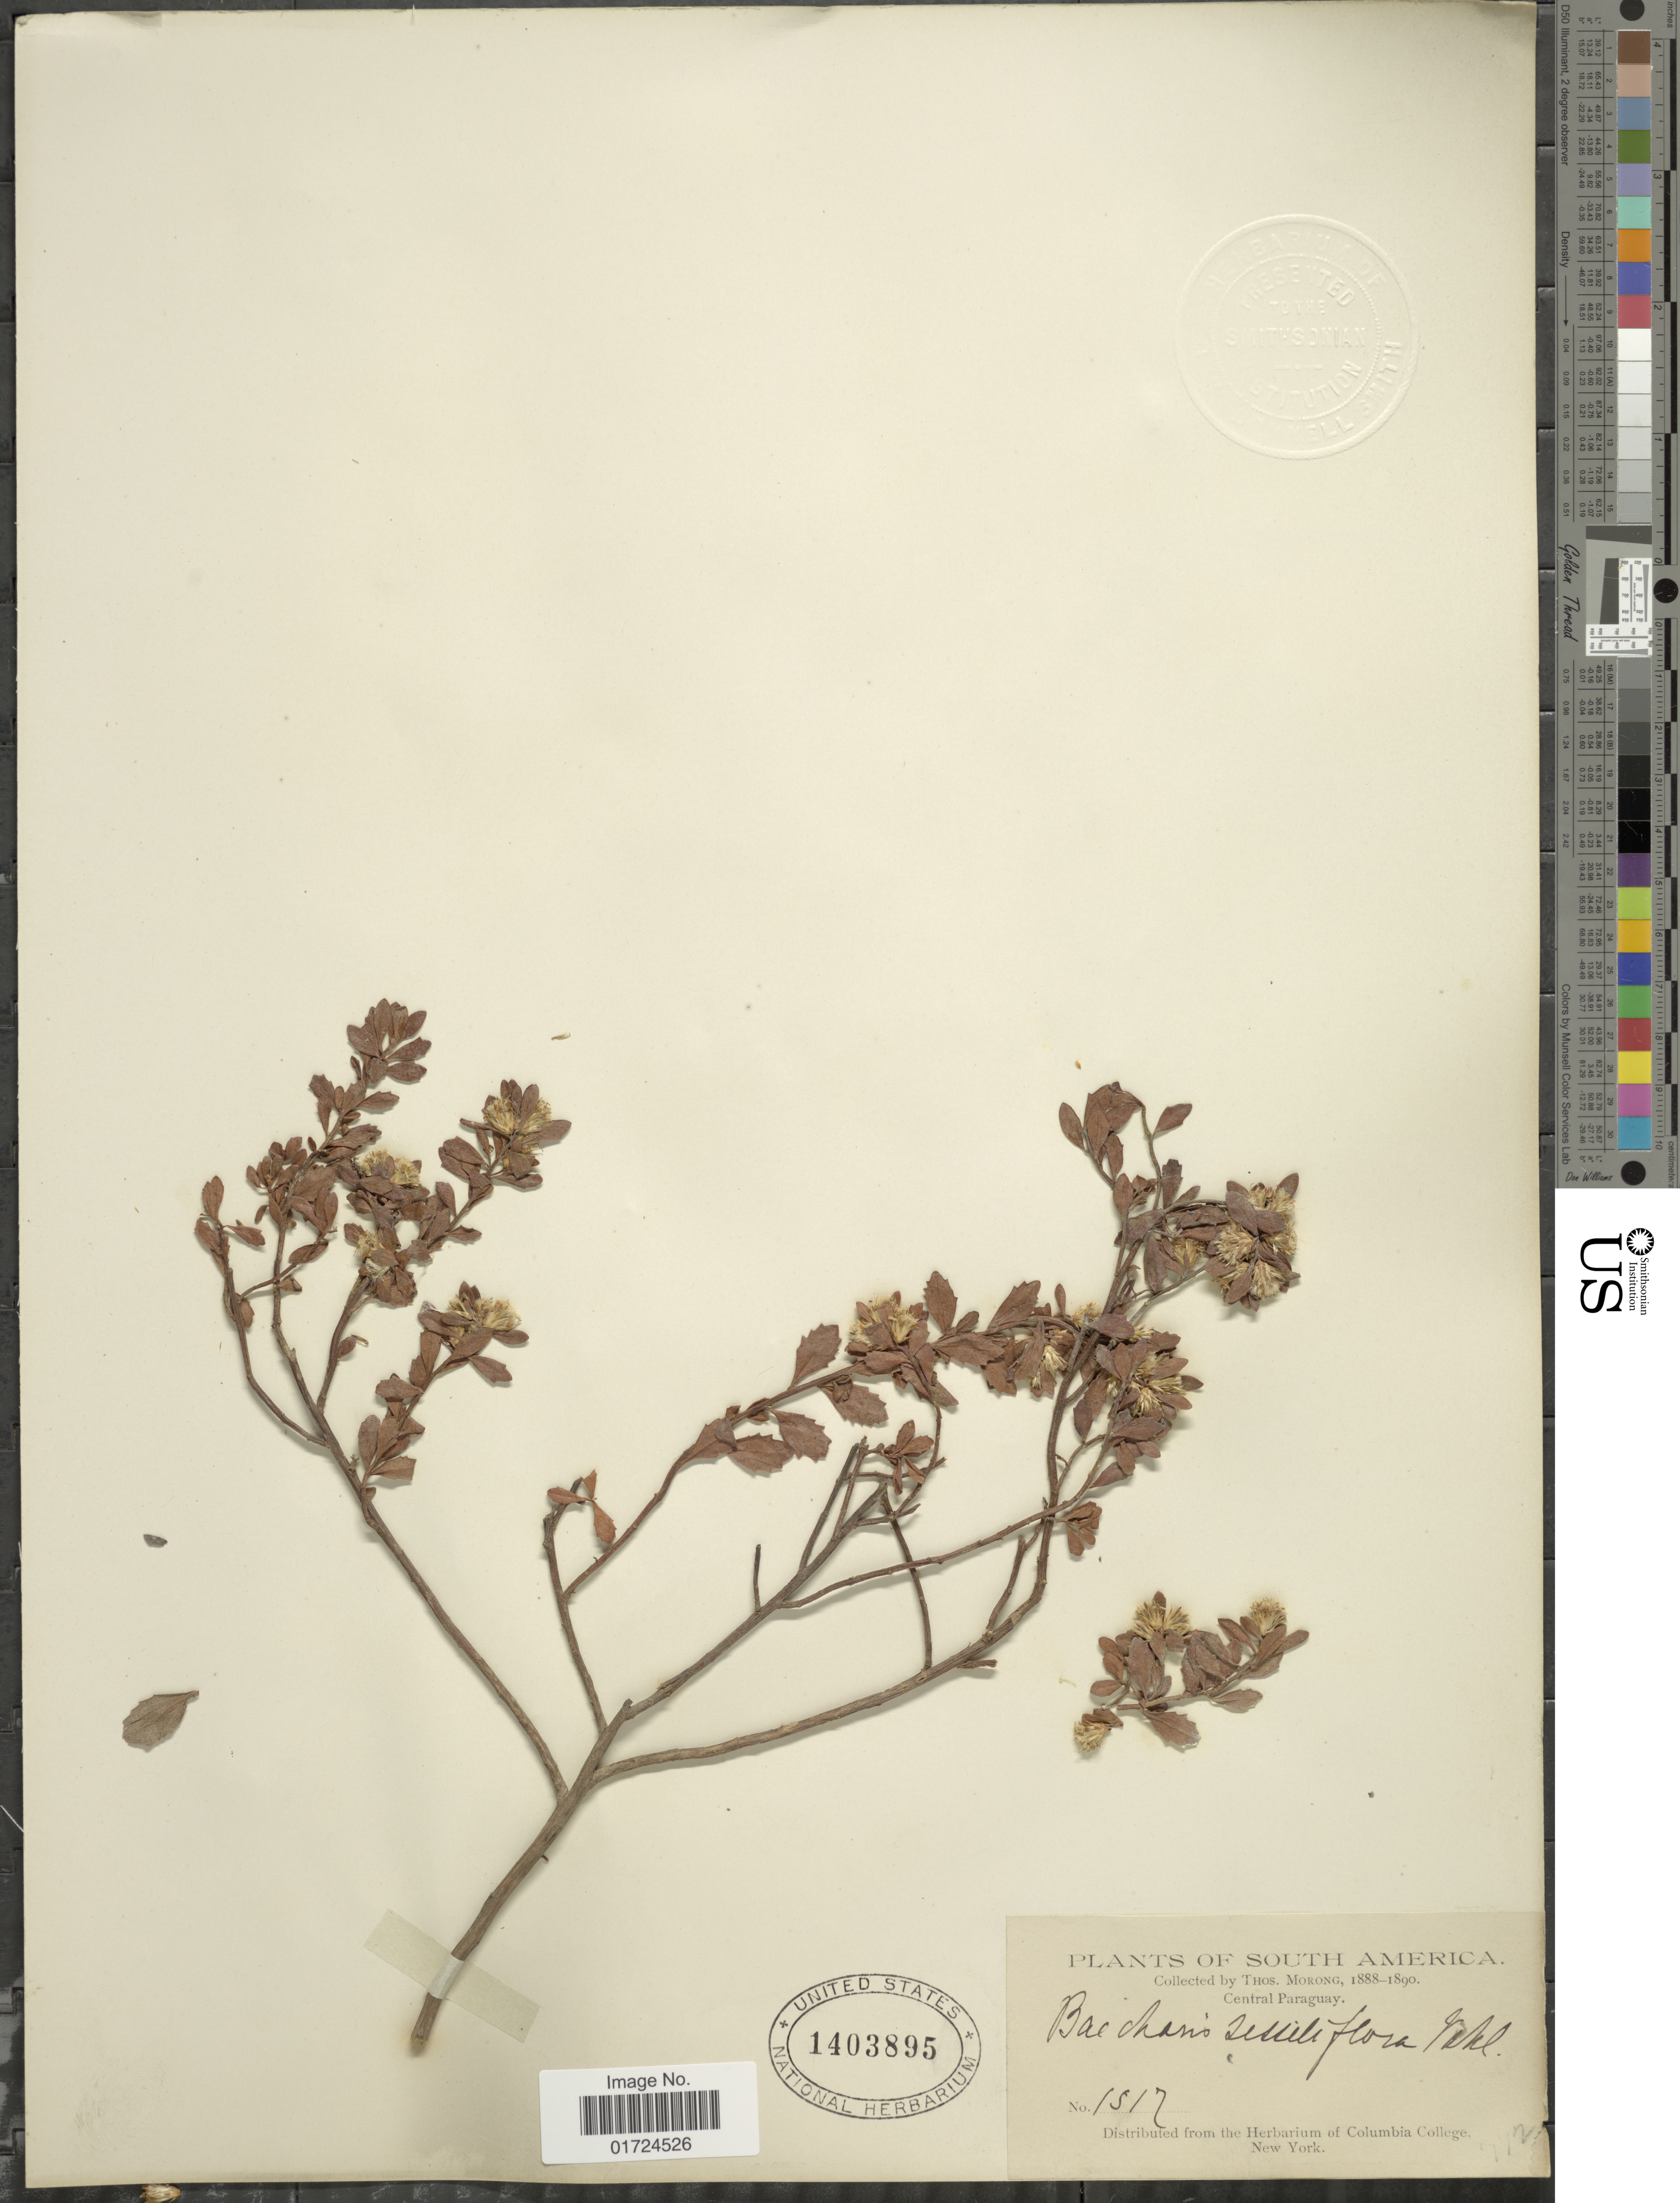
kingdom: Plantae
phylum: Tracheophyta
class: Magnoliopsida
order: Asterales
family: Asteraceae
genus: Baccharis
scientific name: Baccharis cognata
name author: DC.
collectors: ex herb. T. Morong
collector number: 1517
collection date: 1888/1890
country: Paraguay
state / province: Central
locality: South America. Central Paraguay.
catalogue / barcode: US 1403895